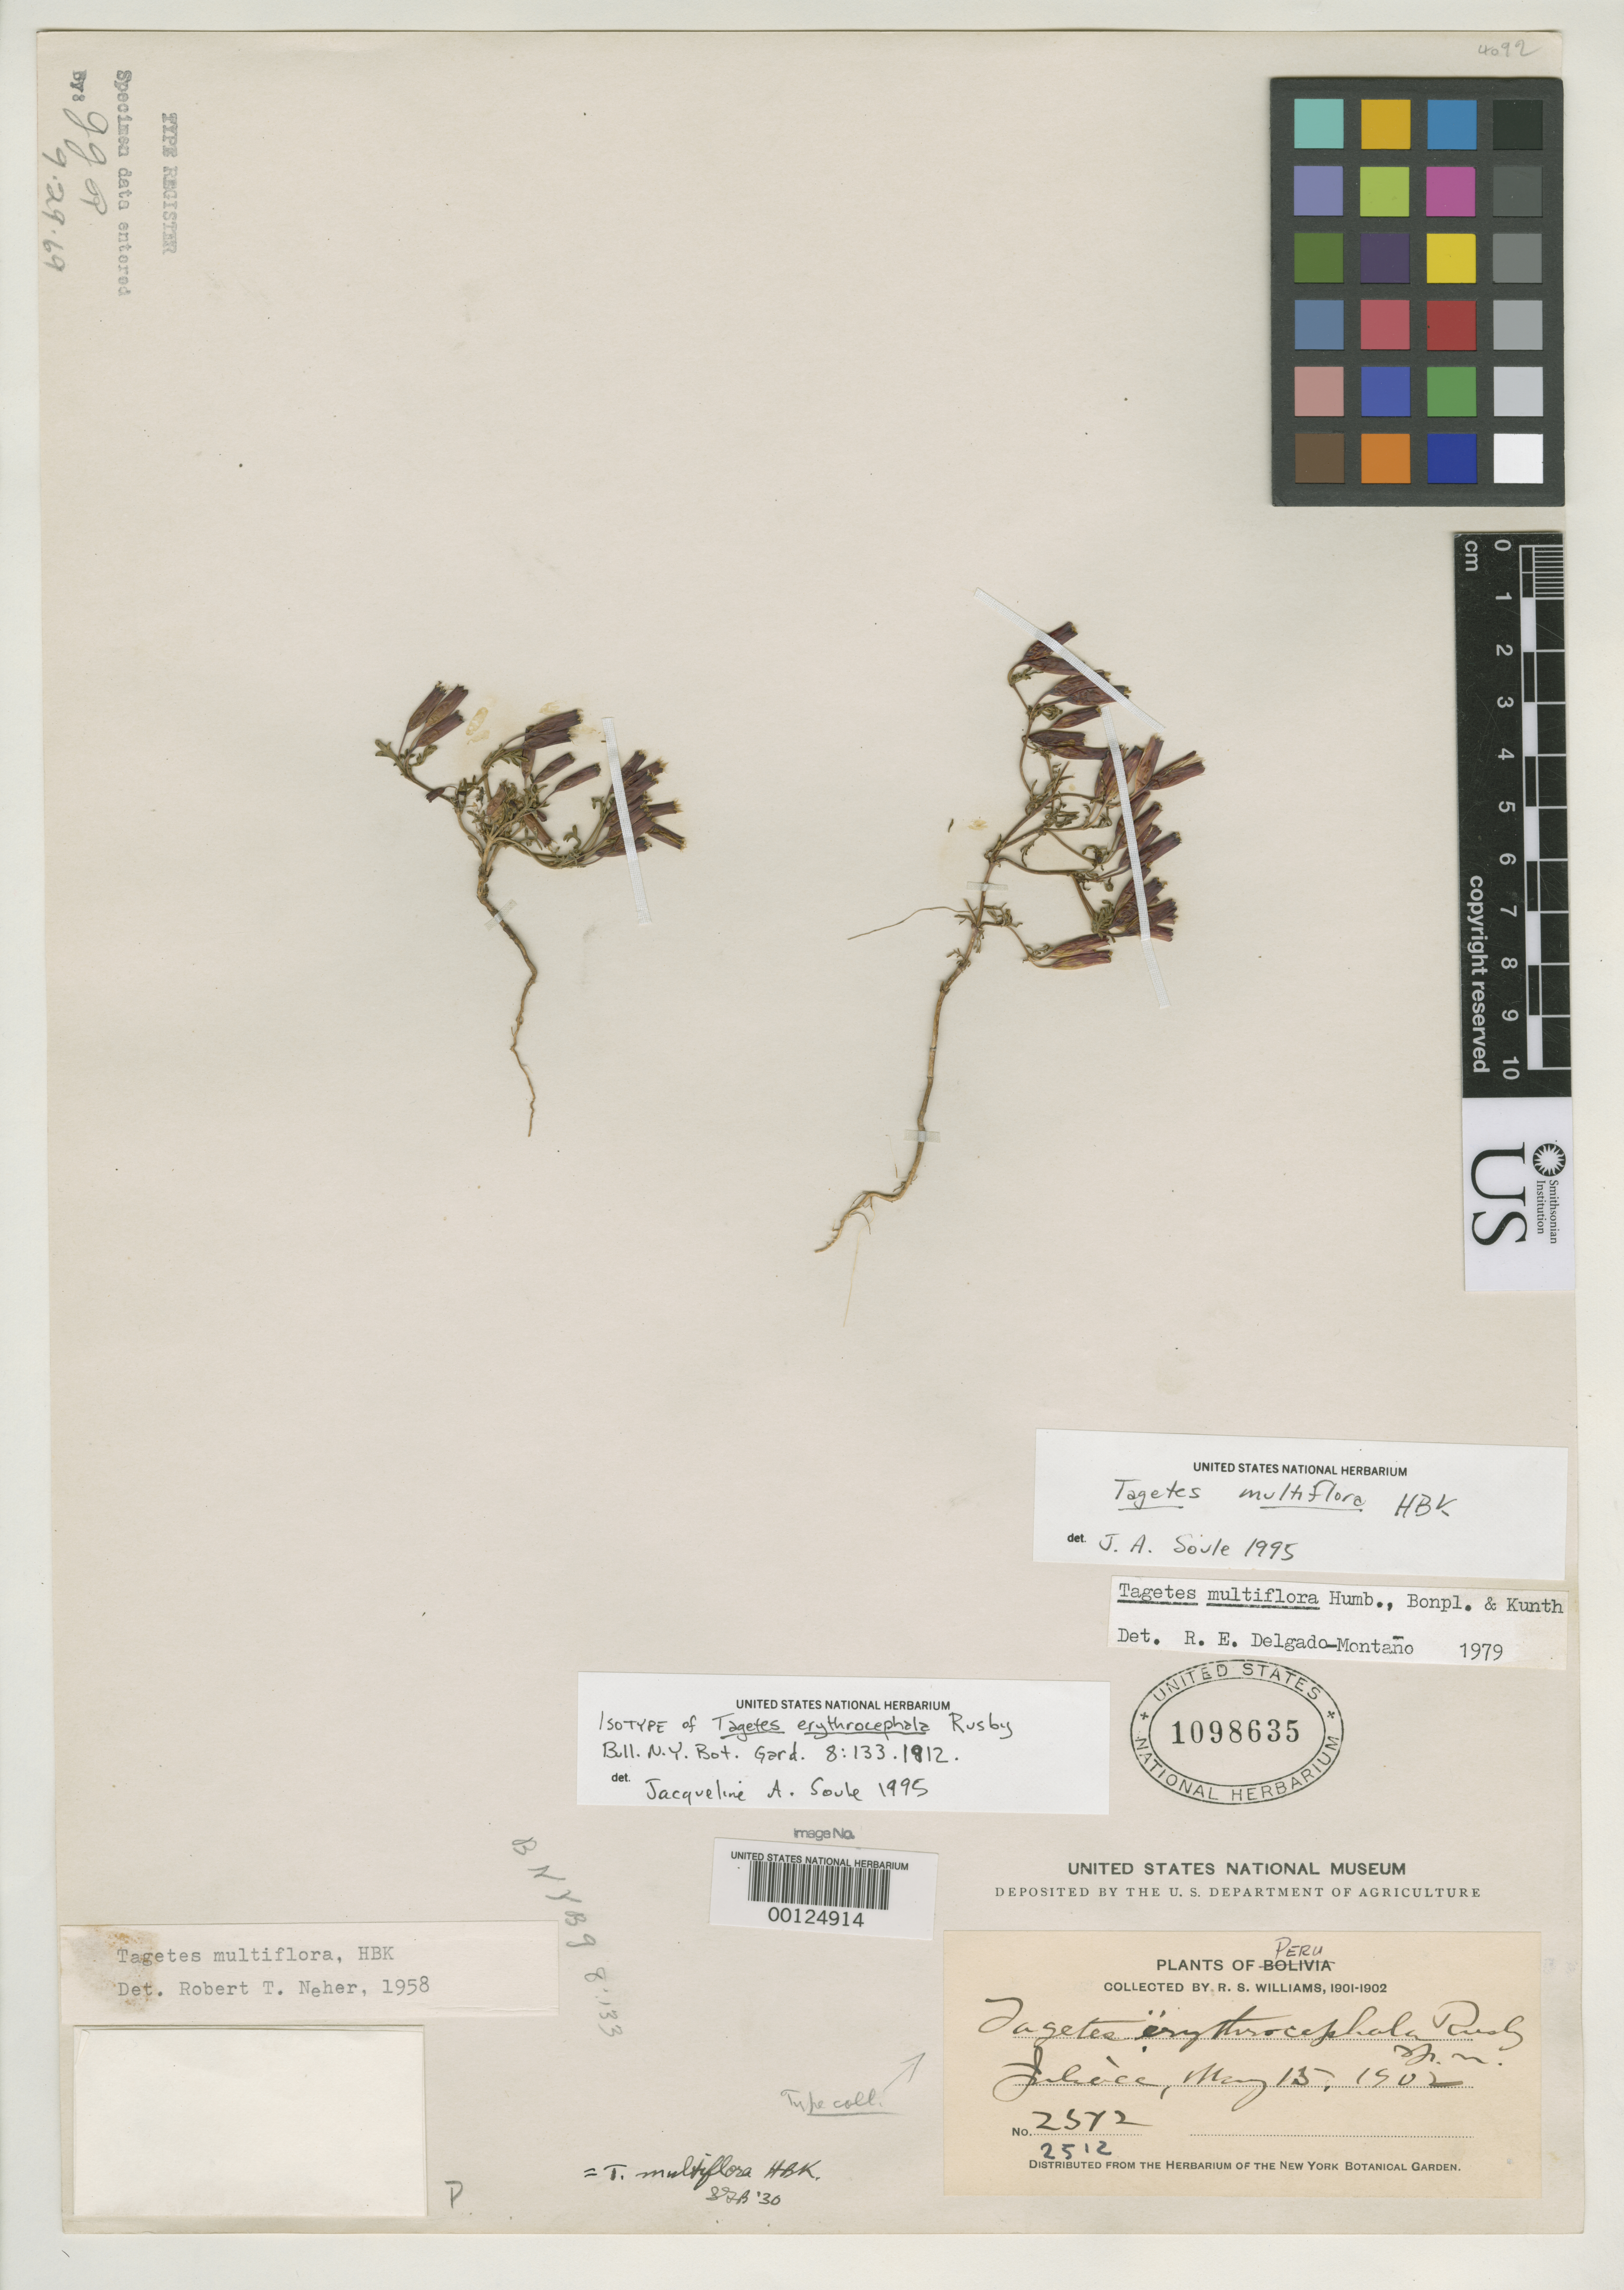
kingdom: Plantae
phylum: Tracheophyta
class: Magnoliopsida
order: Asterales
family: Asteraceae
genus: Tagetes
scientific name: Tagetes erythrocephala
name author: Rusby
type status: Isotype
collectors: R. S. Williams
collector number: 2512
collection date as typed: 15 May 1902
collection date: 1902-05-15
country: Peru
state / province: Puno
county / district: San Román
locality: Juliaca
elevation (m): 3810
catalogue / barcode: US 1098635